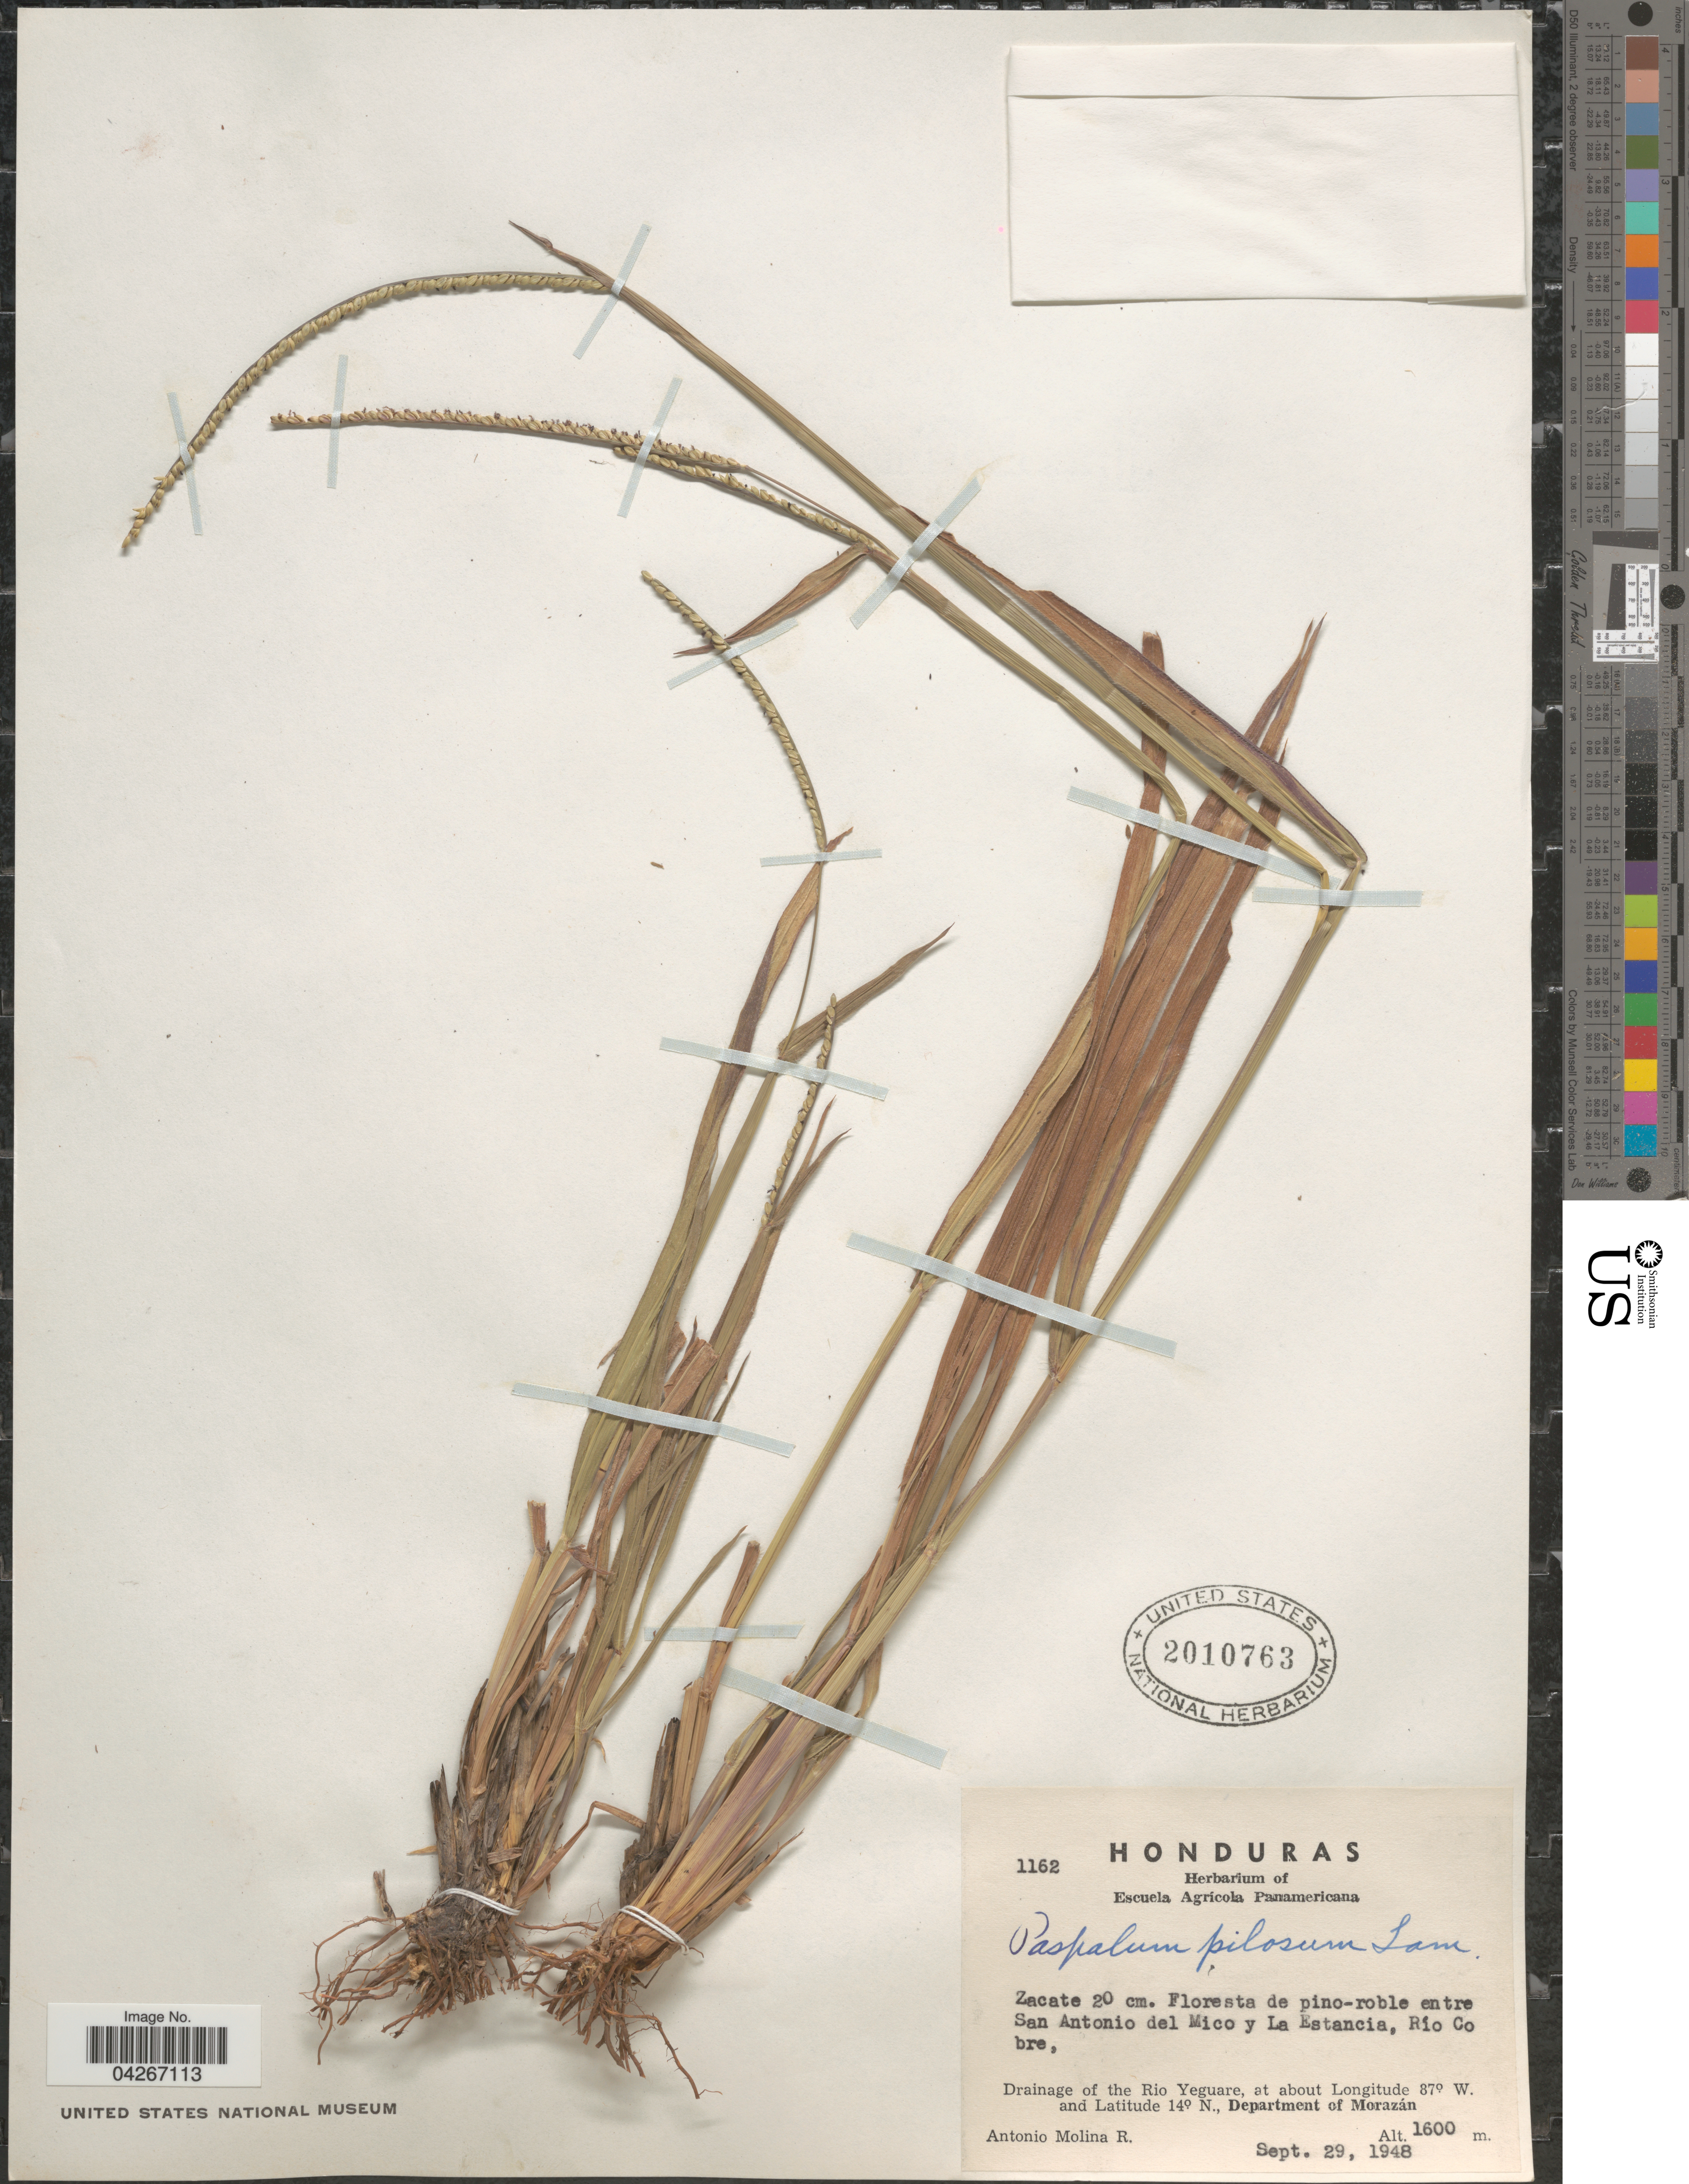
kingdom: Plantae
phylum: Tracheophyta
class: Liliopsida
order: Poales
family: Poaceae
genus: Paspalum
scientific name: Paspalum pilosum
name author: Lam.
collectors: A. Molina R.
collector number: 1162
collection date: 1948-09-29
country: Honduras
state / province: Fco. Morazán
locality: Floresta de pino-roble entre San Antonio del Mico y La Estancia, Río Cobre, Drainage of the Rio Yeguare, Department of Morazán.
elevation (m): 1600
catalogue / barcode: US 2010763